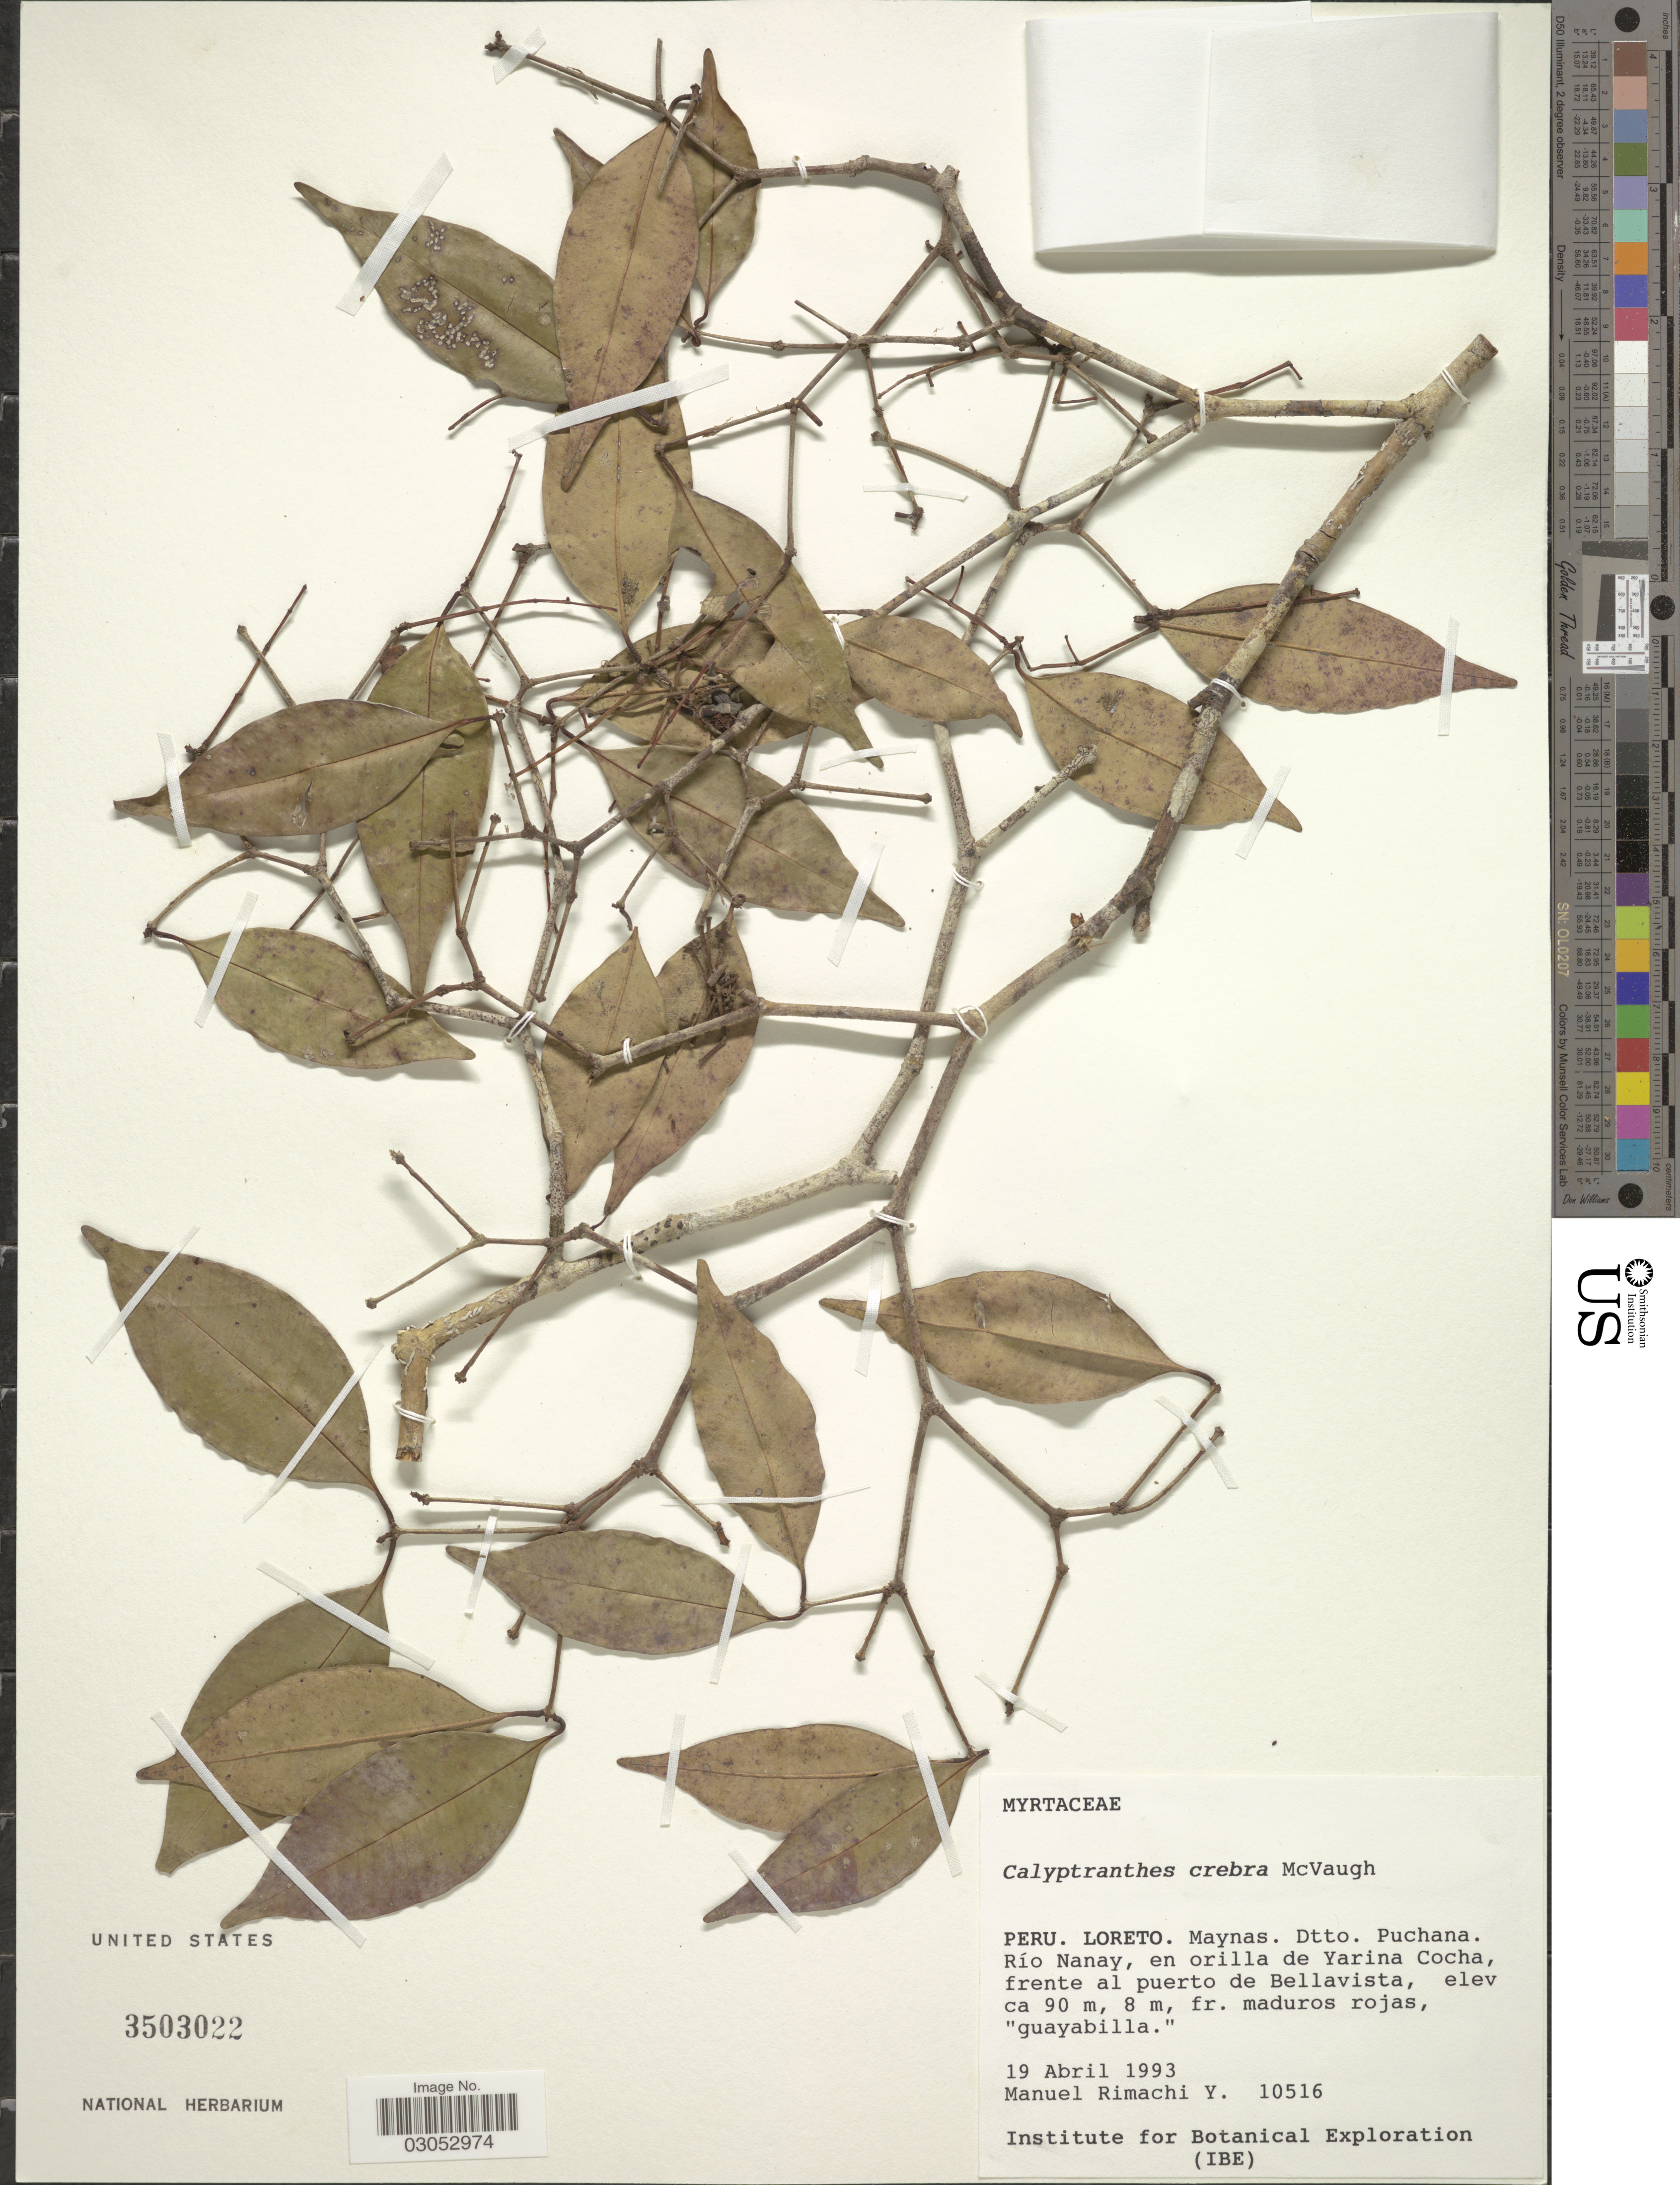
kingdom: Plantae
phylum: Tracheophyta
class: Magnoliopsida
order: Myrtales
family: Myrtaceae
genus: Myrcia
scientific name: Myrcia crebra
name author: (McVaugh) A.R. Lourenço & E. Lucas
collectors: M. Rimachi Y.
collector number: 10516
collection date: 1993-04-19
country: Peru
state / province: Loreto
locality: Maynas. Dtto. Puchana. Río Nanay, en orilla de Yarina Cocha, frente al puerto de Bellavista.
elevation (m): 90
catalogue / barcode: US 3503022